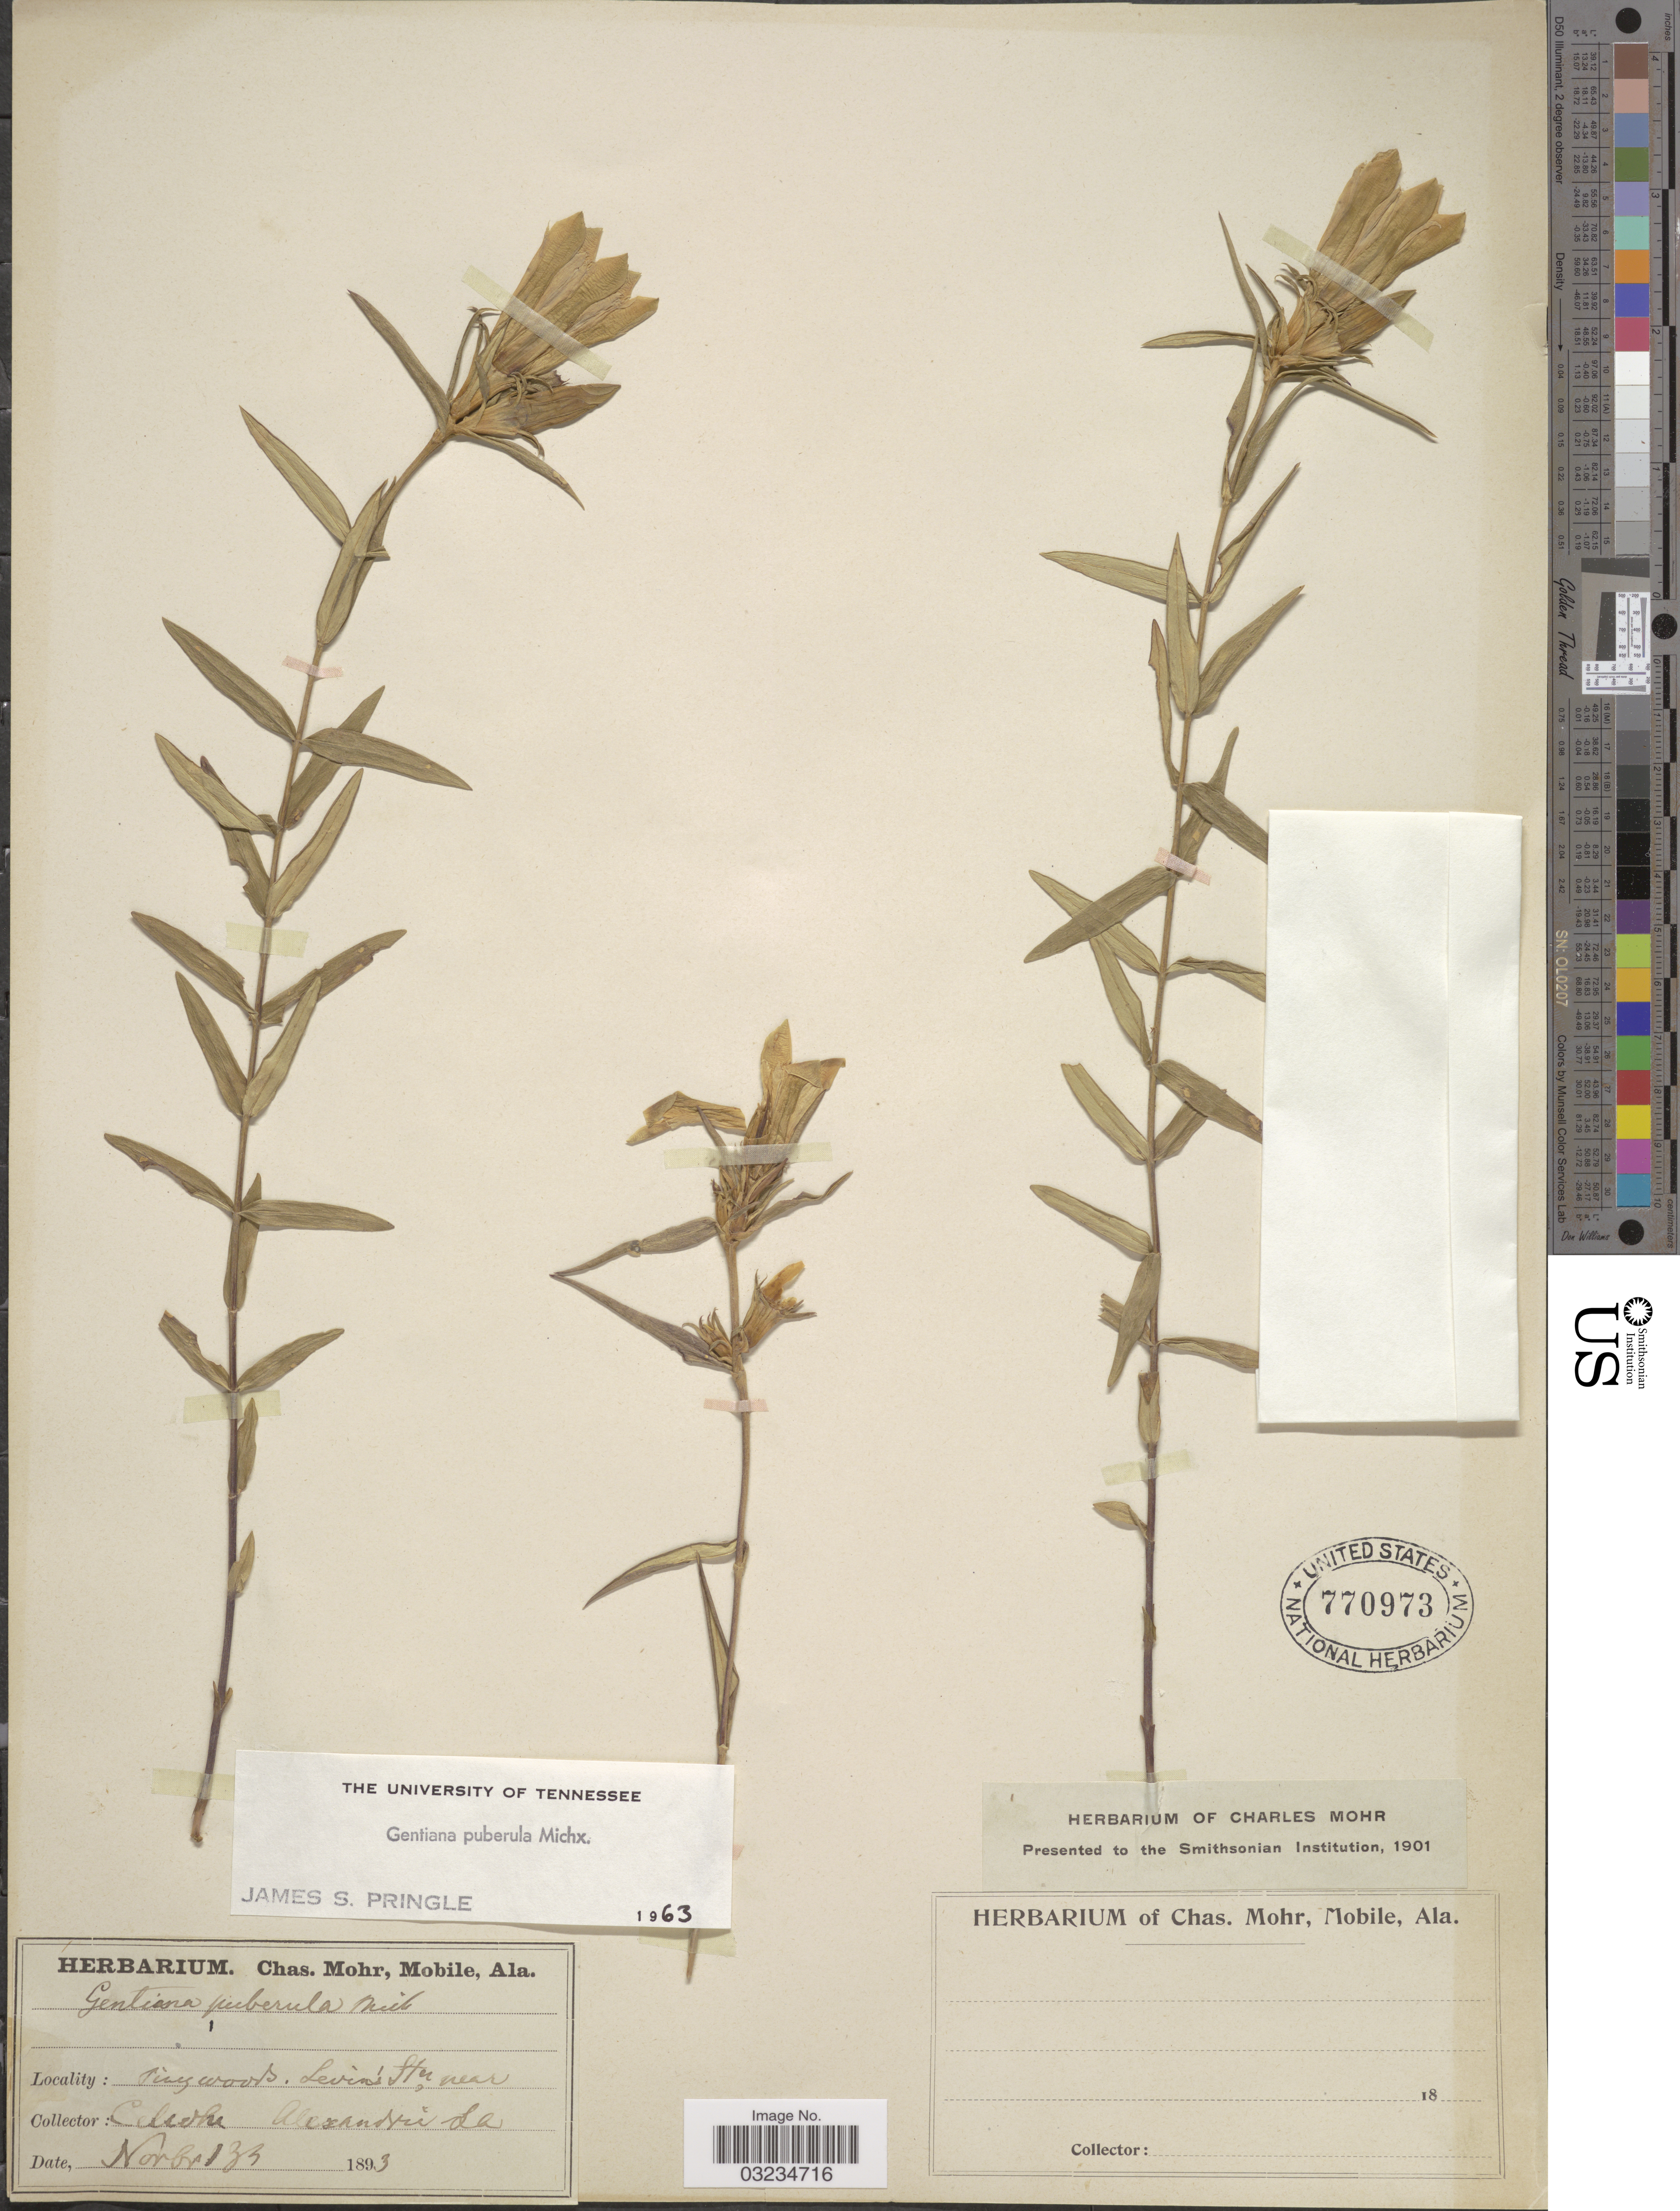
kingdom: Plantae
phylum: Tracheophyta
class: Magnoliopsida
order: Gentianales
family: Gentianaceae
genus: Gentiana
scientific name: Gentiana puberula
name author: Michx.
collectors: Mohr, C. T. (herbarium)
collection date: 1893-11-13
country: United States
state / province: Louisiana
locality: Levin's Sta. near Alexandria. La.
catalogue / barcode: US 770973